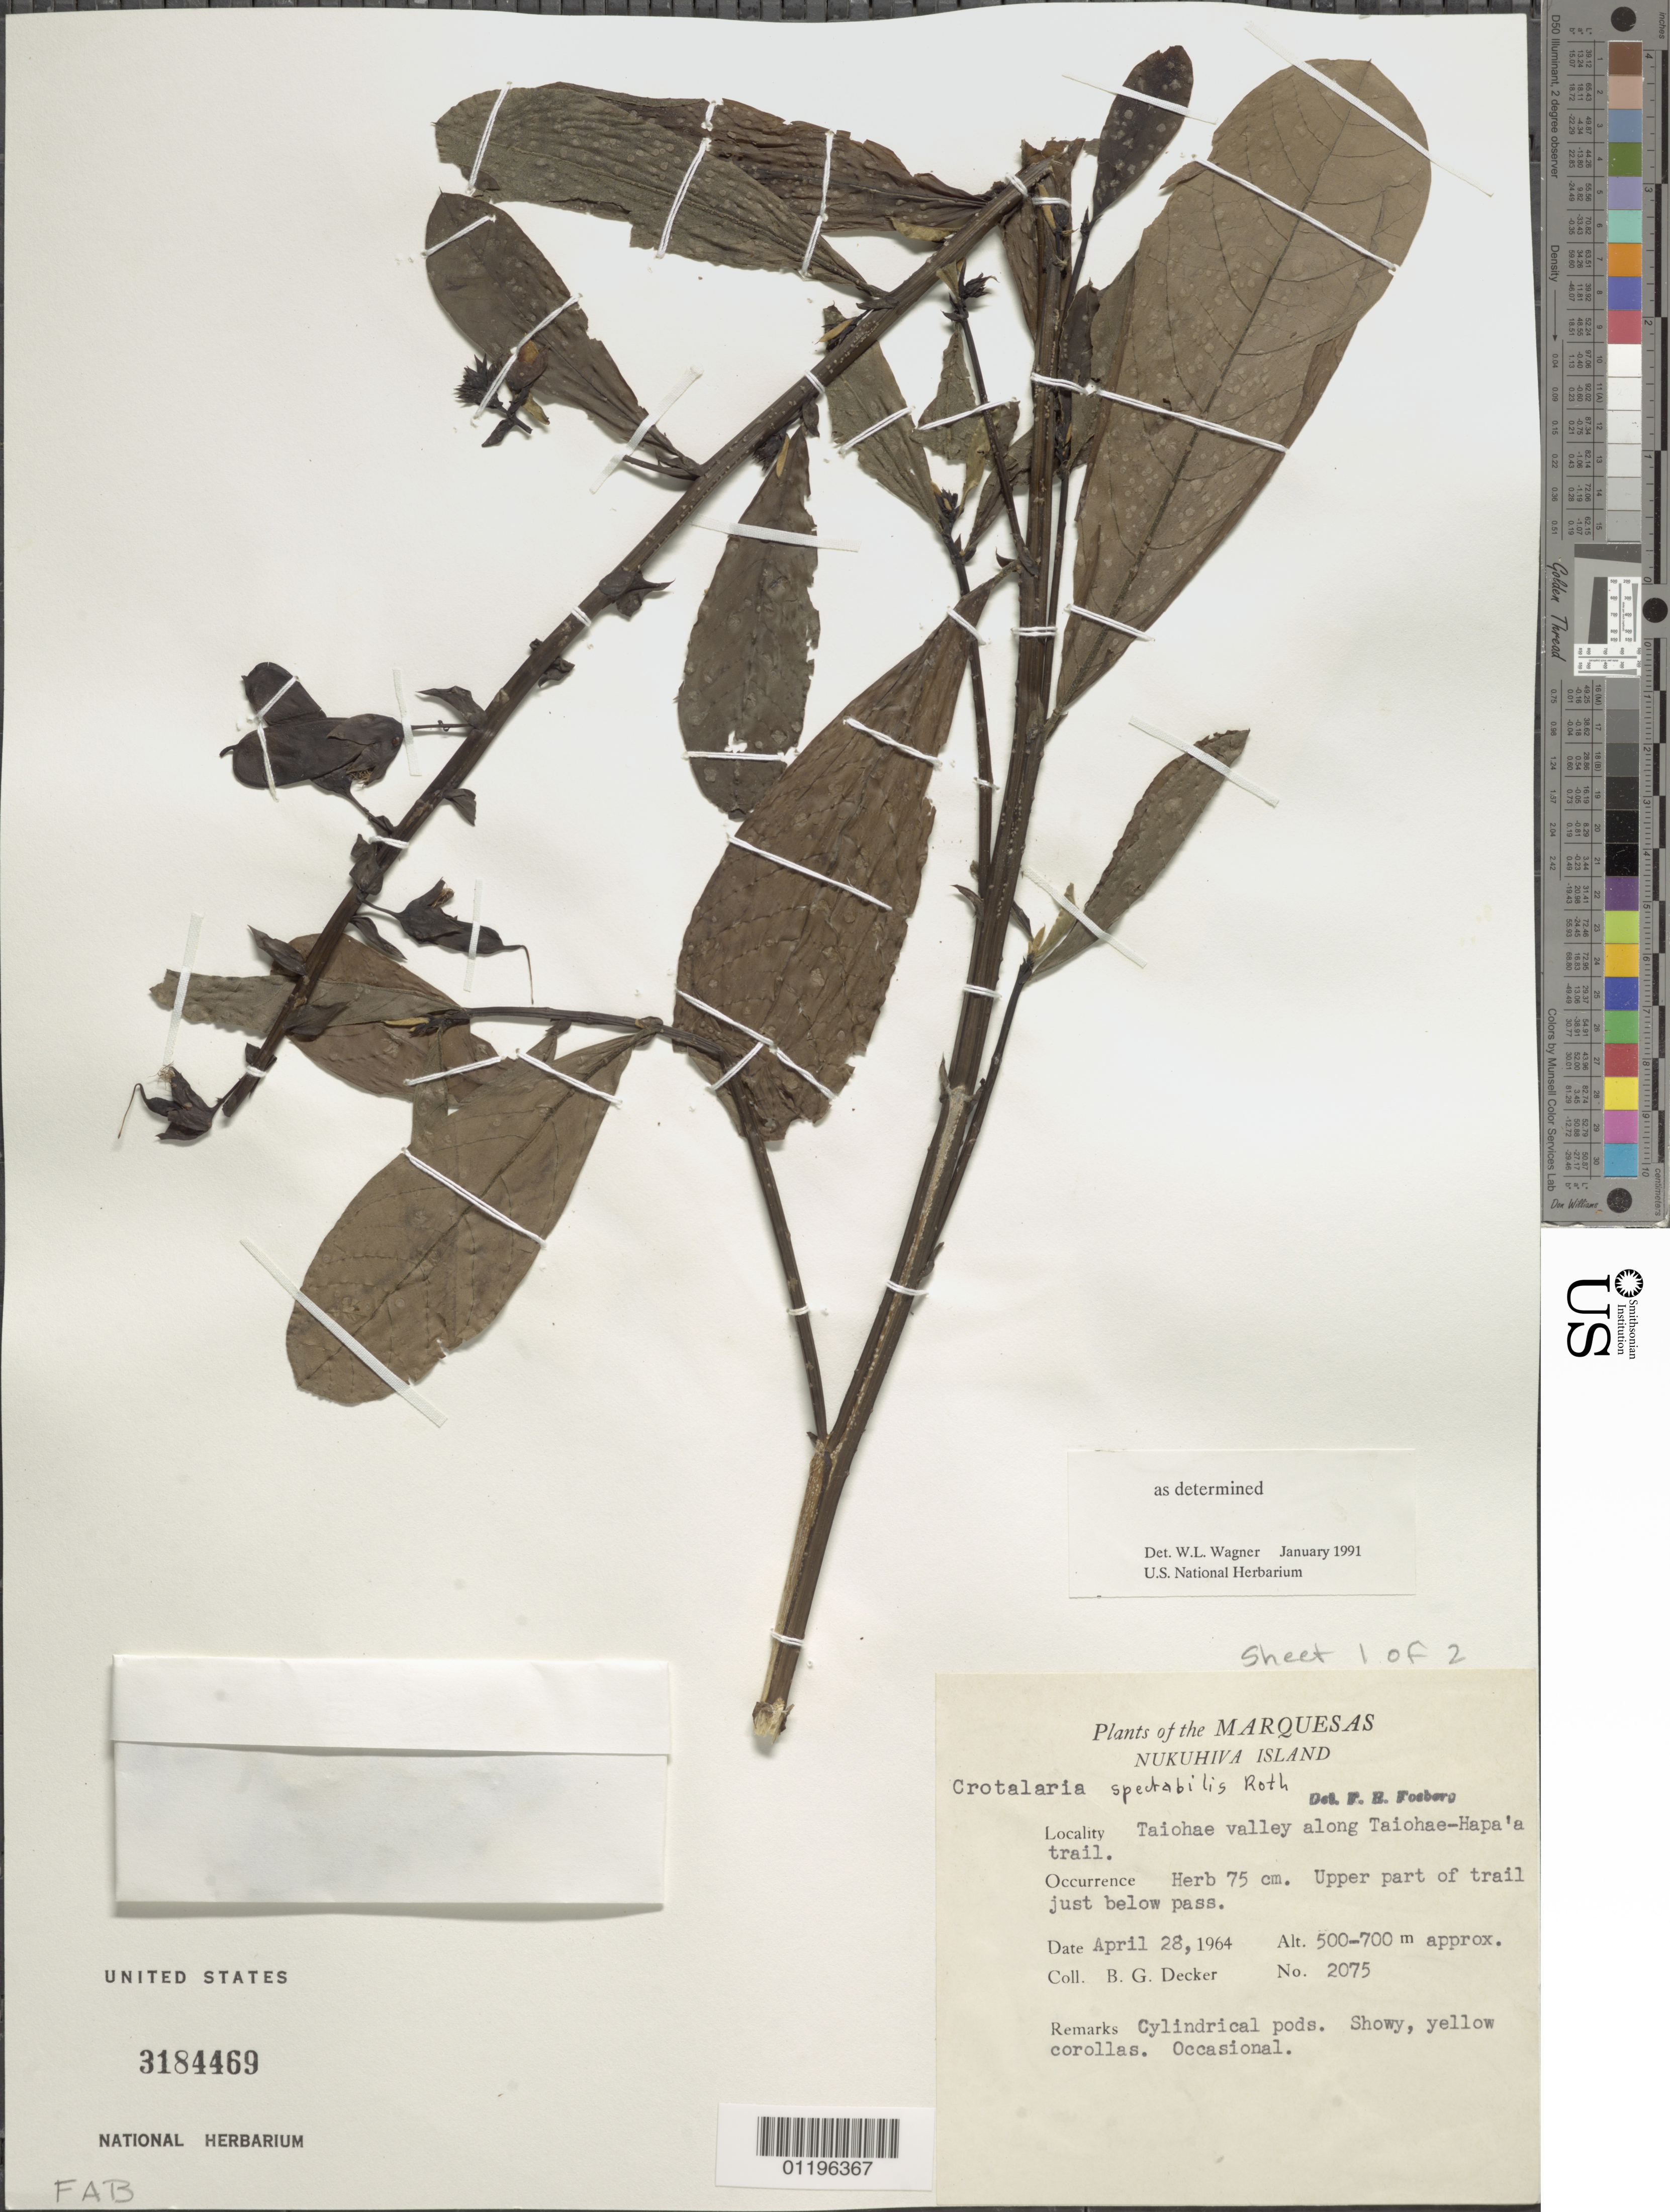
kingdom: Plantae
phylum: Tracheophyta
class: Magnoliopsida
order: Fabales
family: Fabaceae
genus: Crotalaria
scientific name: Crotalaria spectabilis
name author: Roth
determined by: Wagner, W. L., (BOT), Smithsonian Institution - National Museum of Natural History (UNITED STATES)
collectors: B. G. Decker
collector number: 2075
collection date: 1964-04-28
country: French Polynesia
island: Nuku Hiva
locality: Taiohae Valley along Taiohae-Hapa'a Trail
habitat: Upper part of trail just below pass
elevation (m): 500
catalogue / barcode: US 3184469